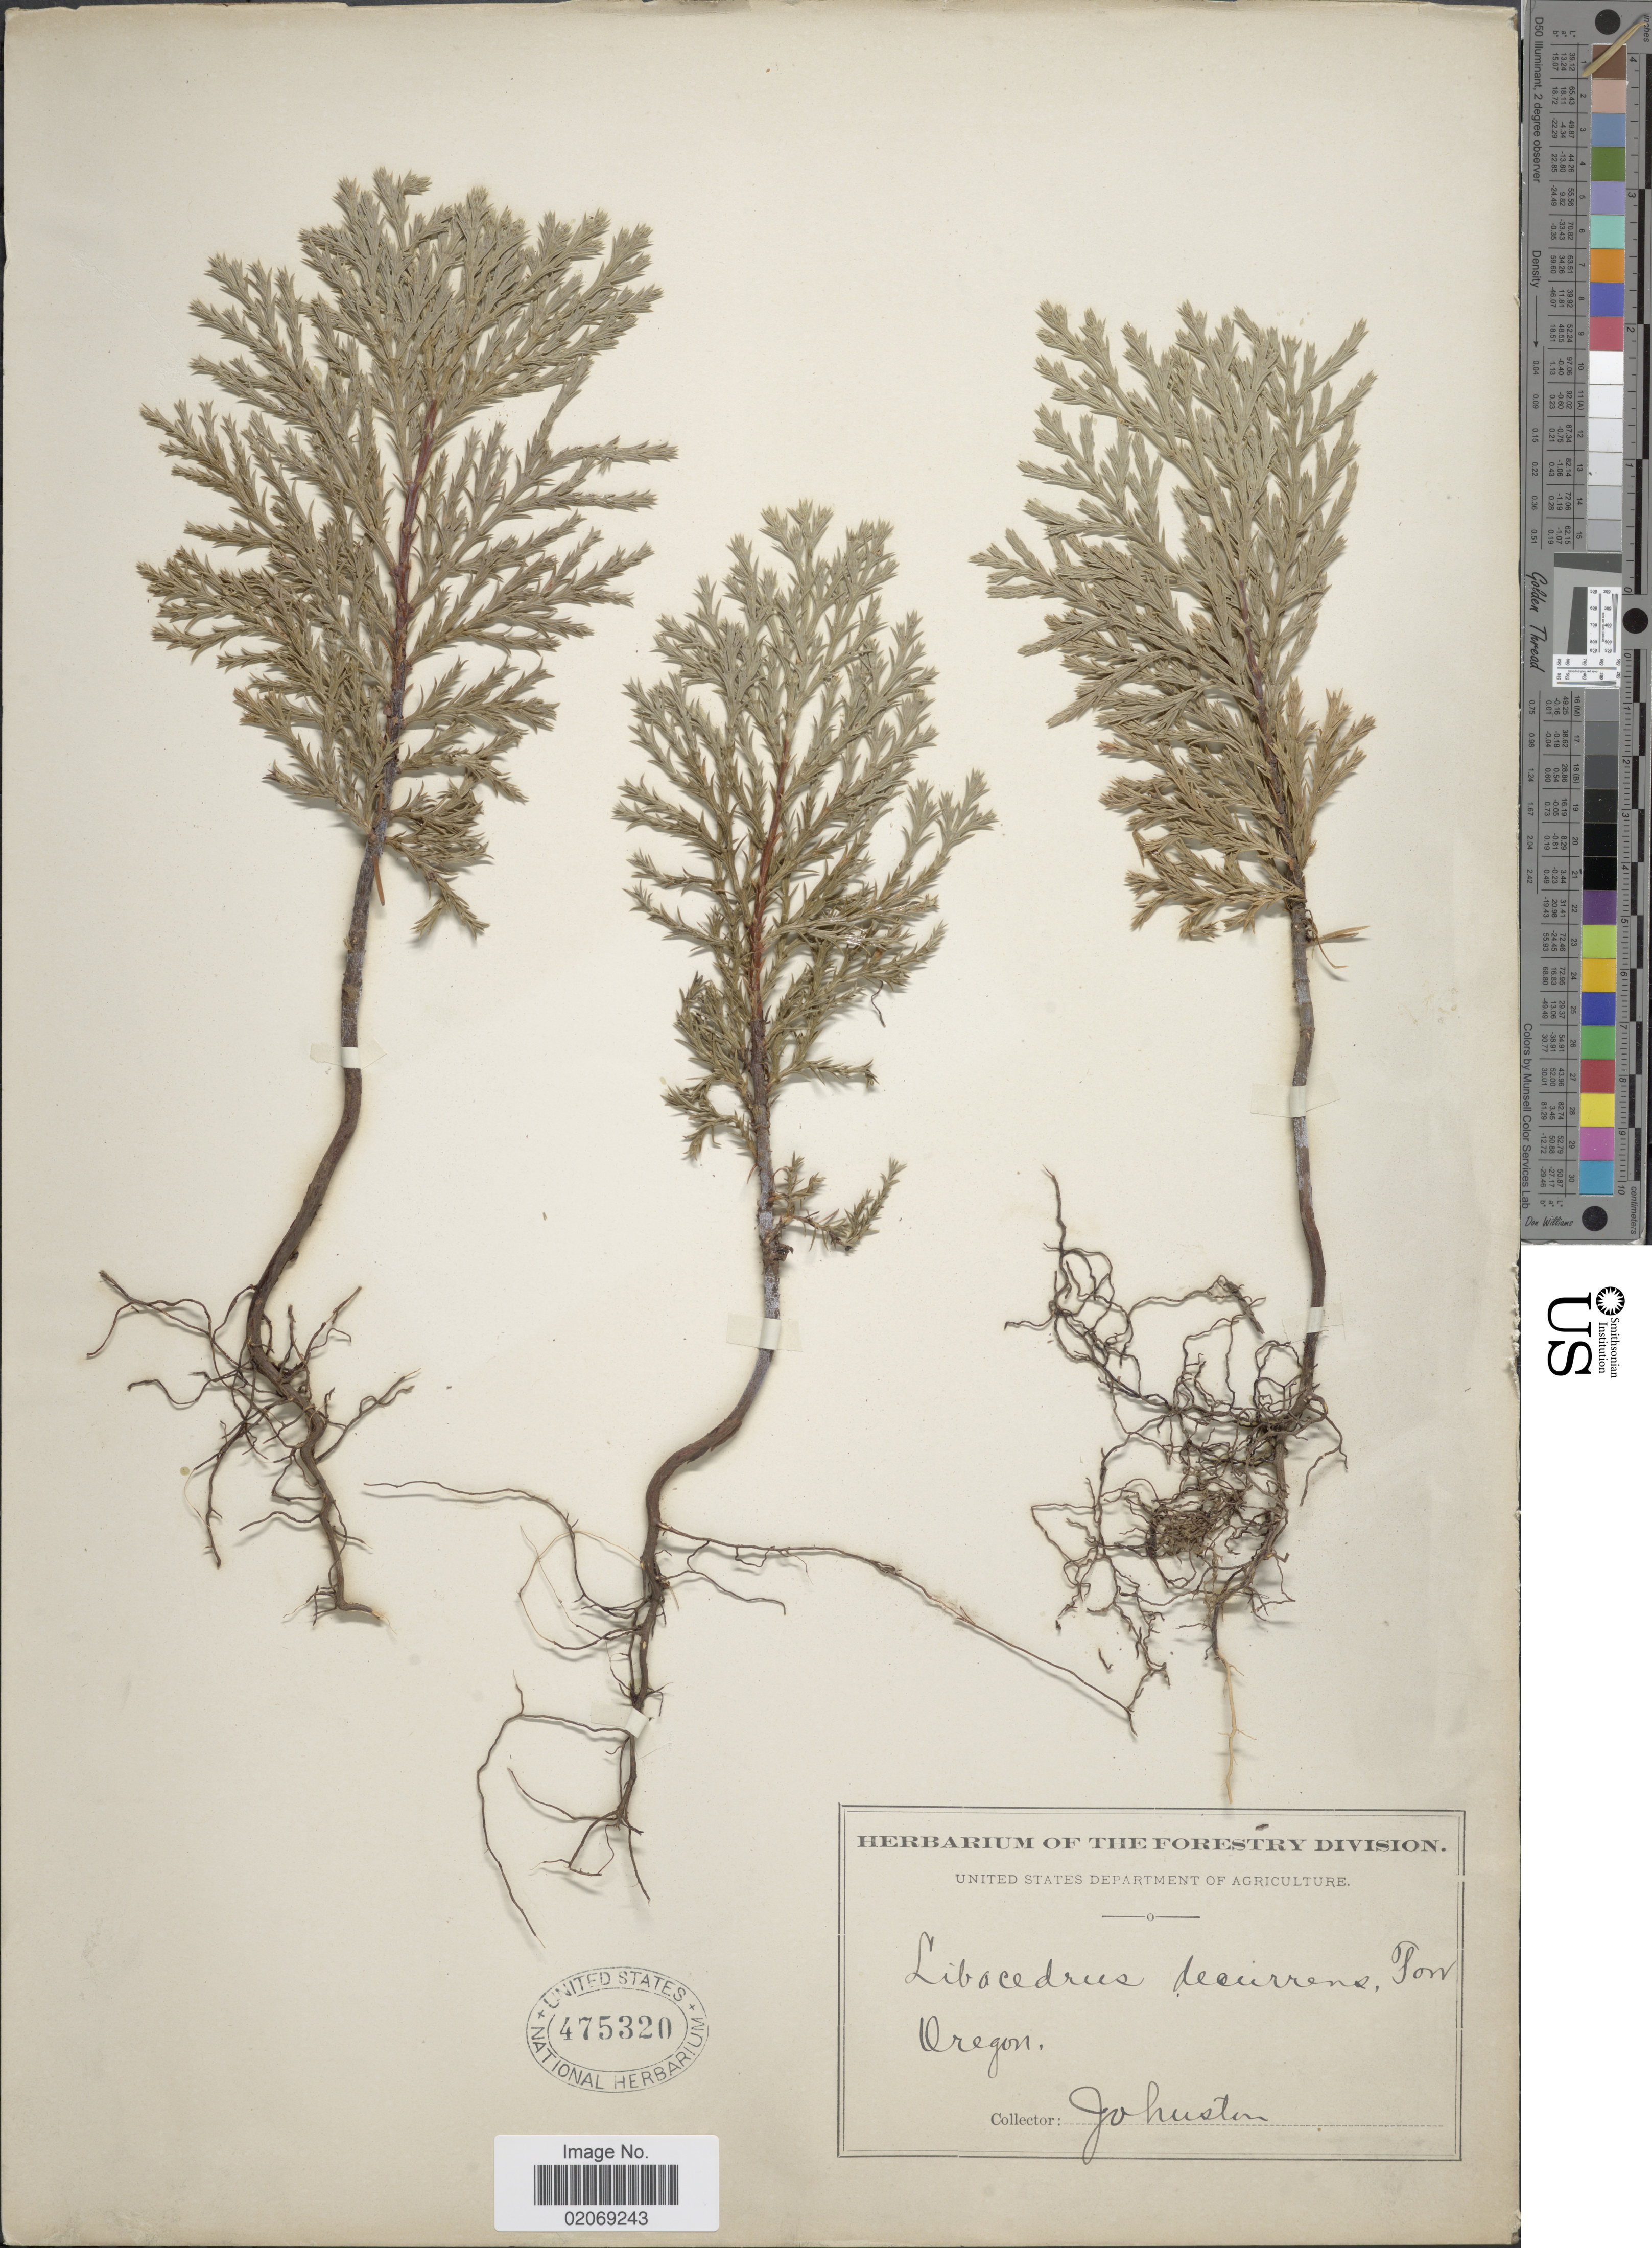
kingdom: Plantae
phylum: Tracheophyta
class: Pinopsida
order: Pinales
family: Cupressaceae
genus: Libocedrus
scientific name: Libocedrus decurrens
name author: Torr.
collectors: Johnston, --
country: United States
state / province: Oregon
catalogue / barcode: US 475320